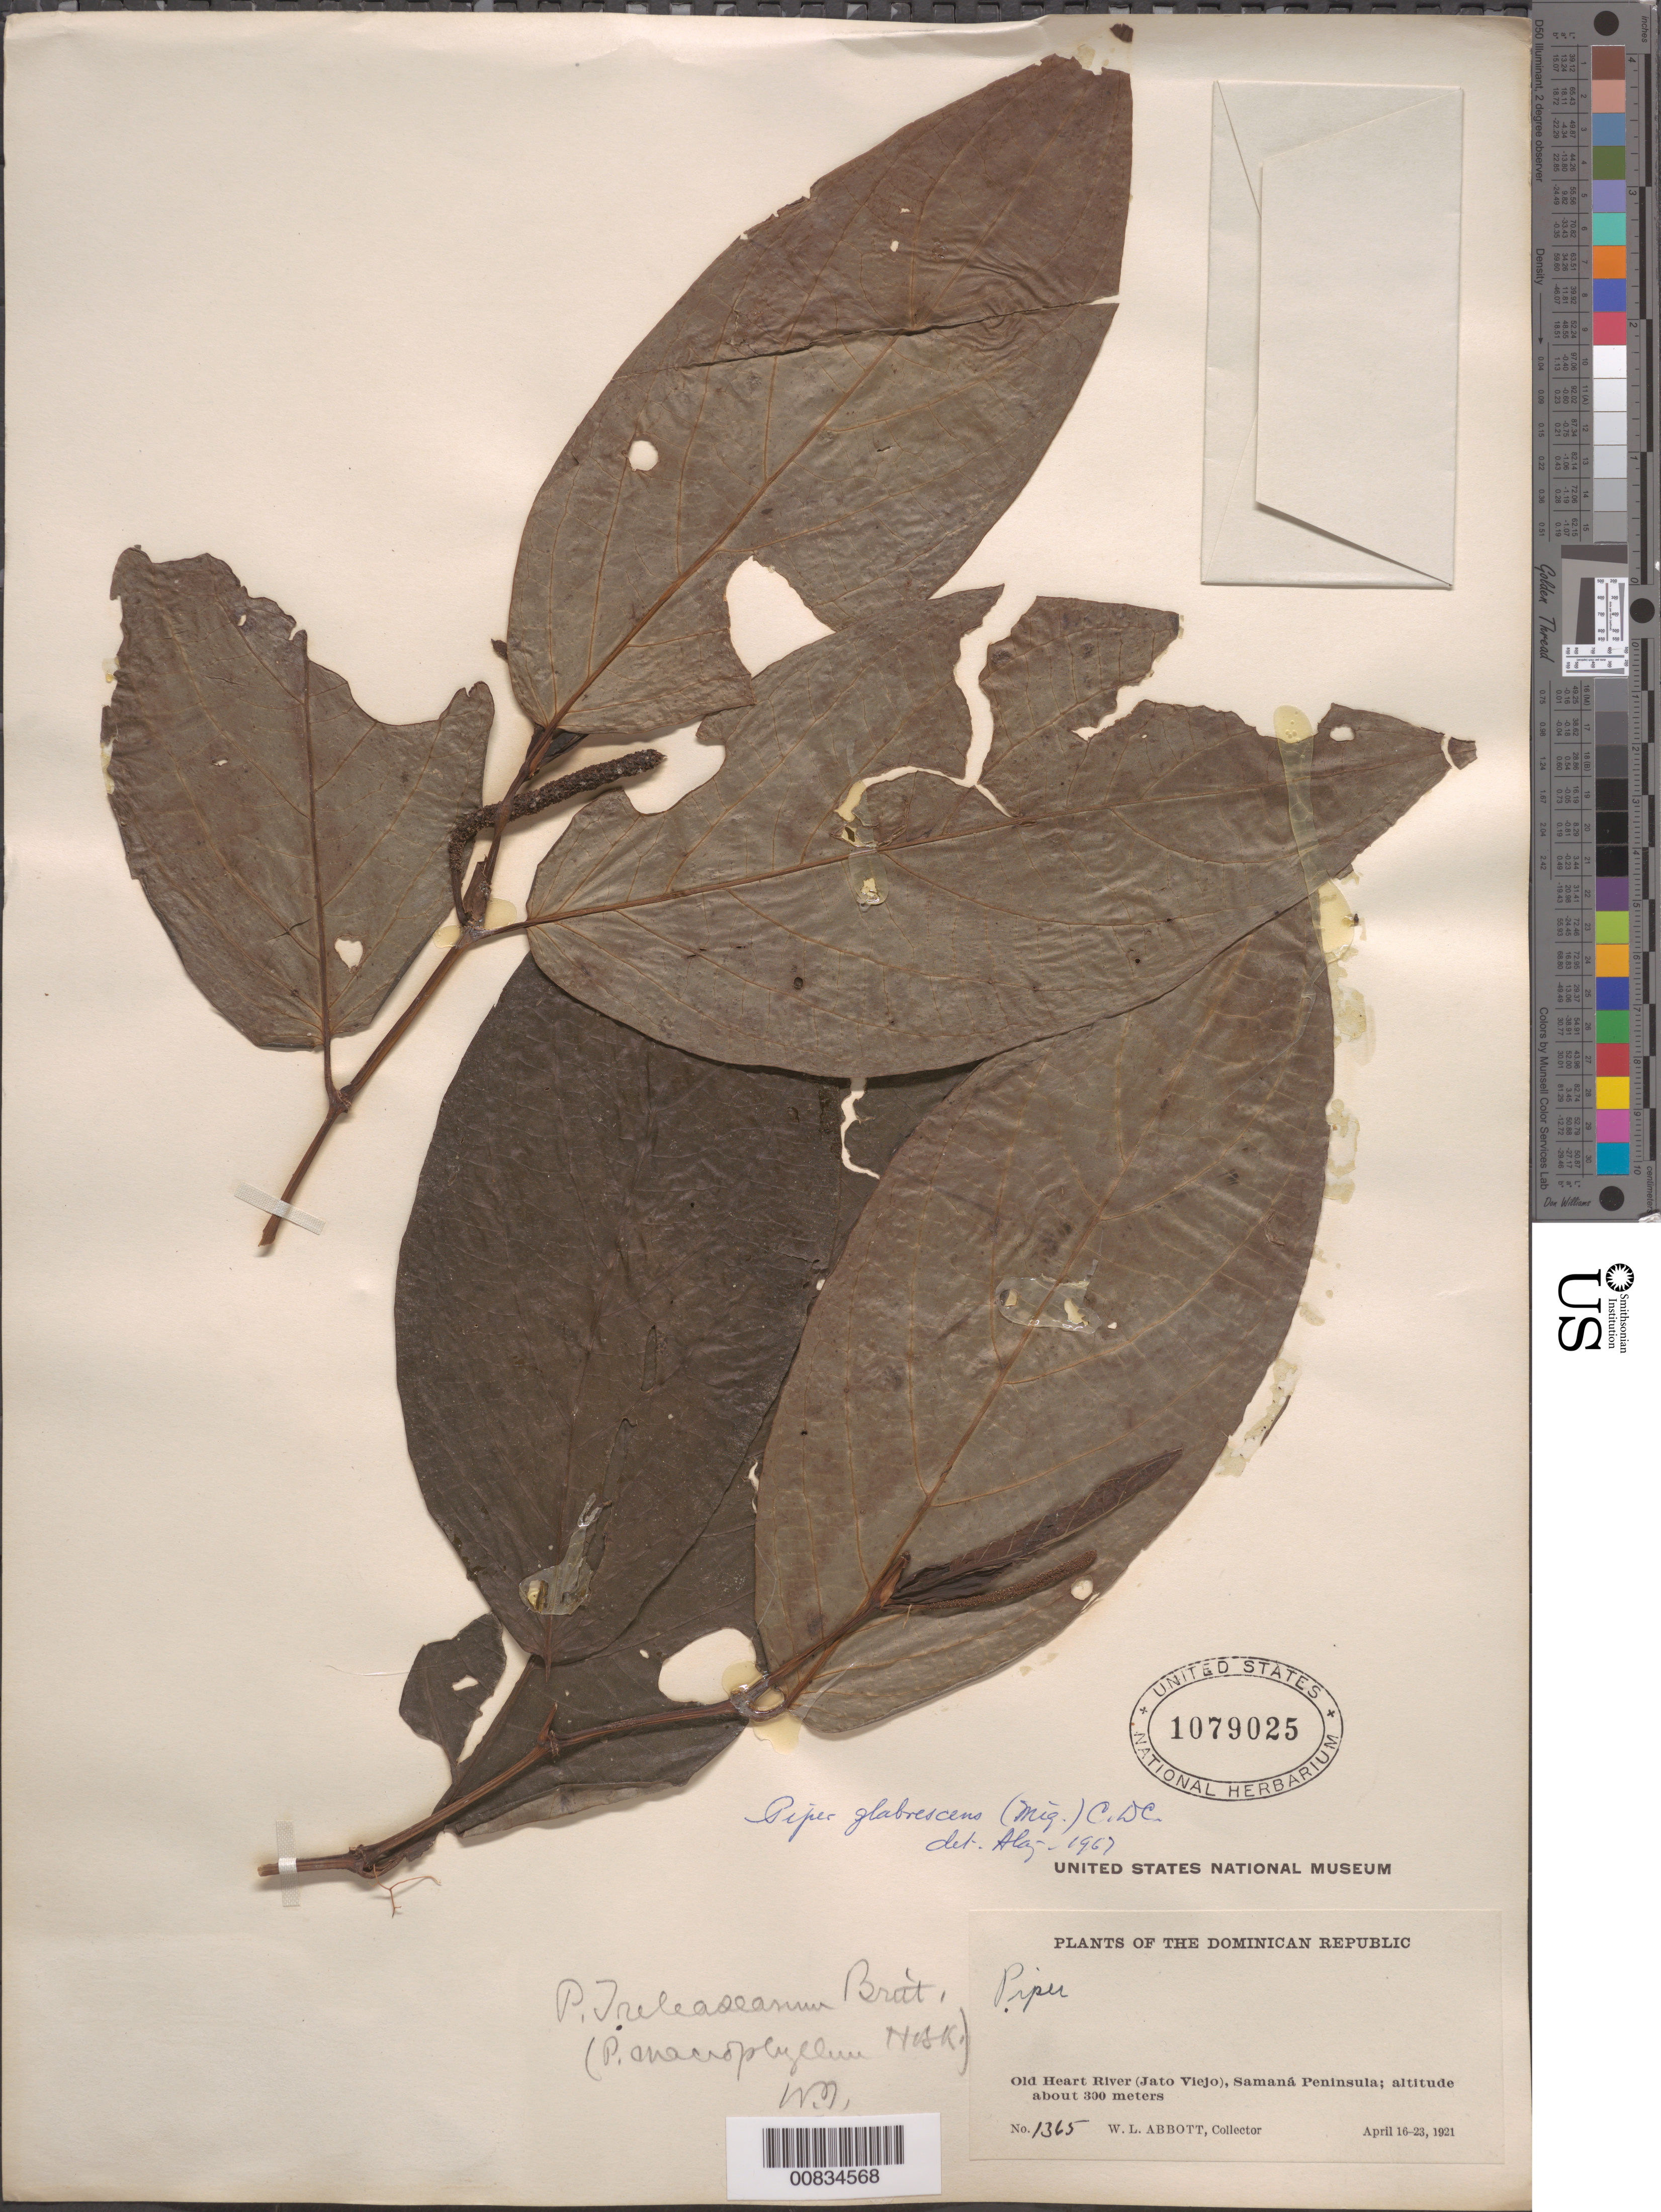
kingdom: Plantae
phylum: Tracheophyta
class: Magnoliopsida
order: Piperales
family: Piperaceae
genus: Piper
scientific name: Piper glabrescens var. venezuelense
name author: (C. DC.) Trel. & Yunck.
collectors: W. L. Abbott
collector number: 1365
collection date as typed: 16 Apr 1921 to 23 Apr 1921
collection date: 1921-04-16/1921-04-23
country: Dominican Republic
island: Hispaniola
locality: Old Heart River (Jato Viejo), Samaná Península.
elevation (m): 300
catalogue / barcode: US 1079025